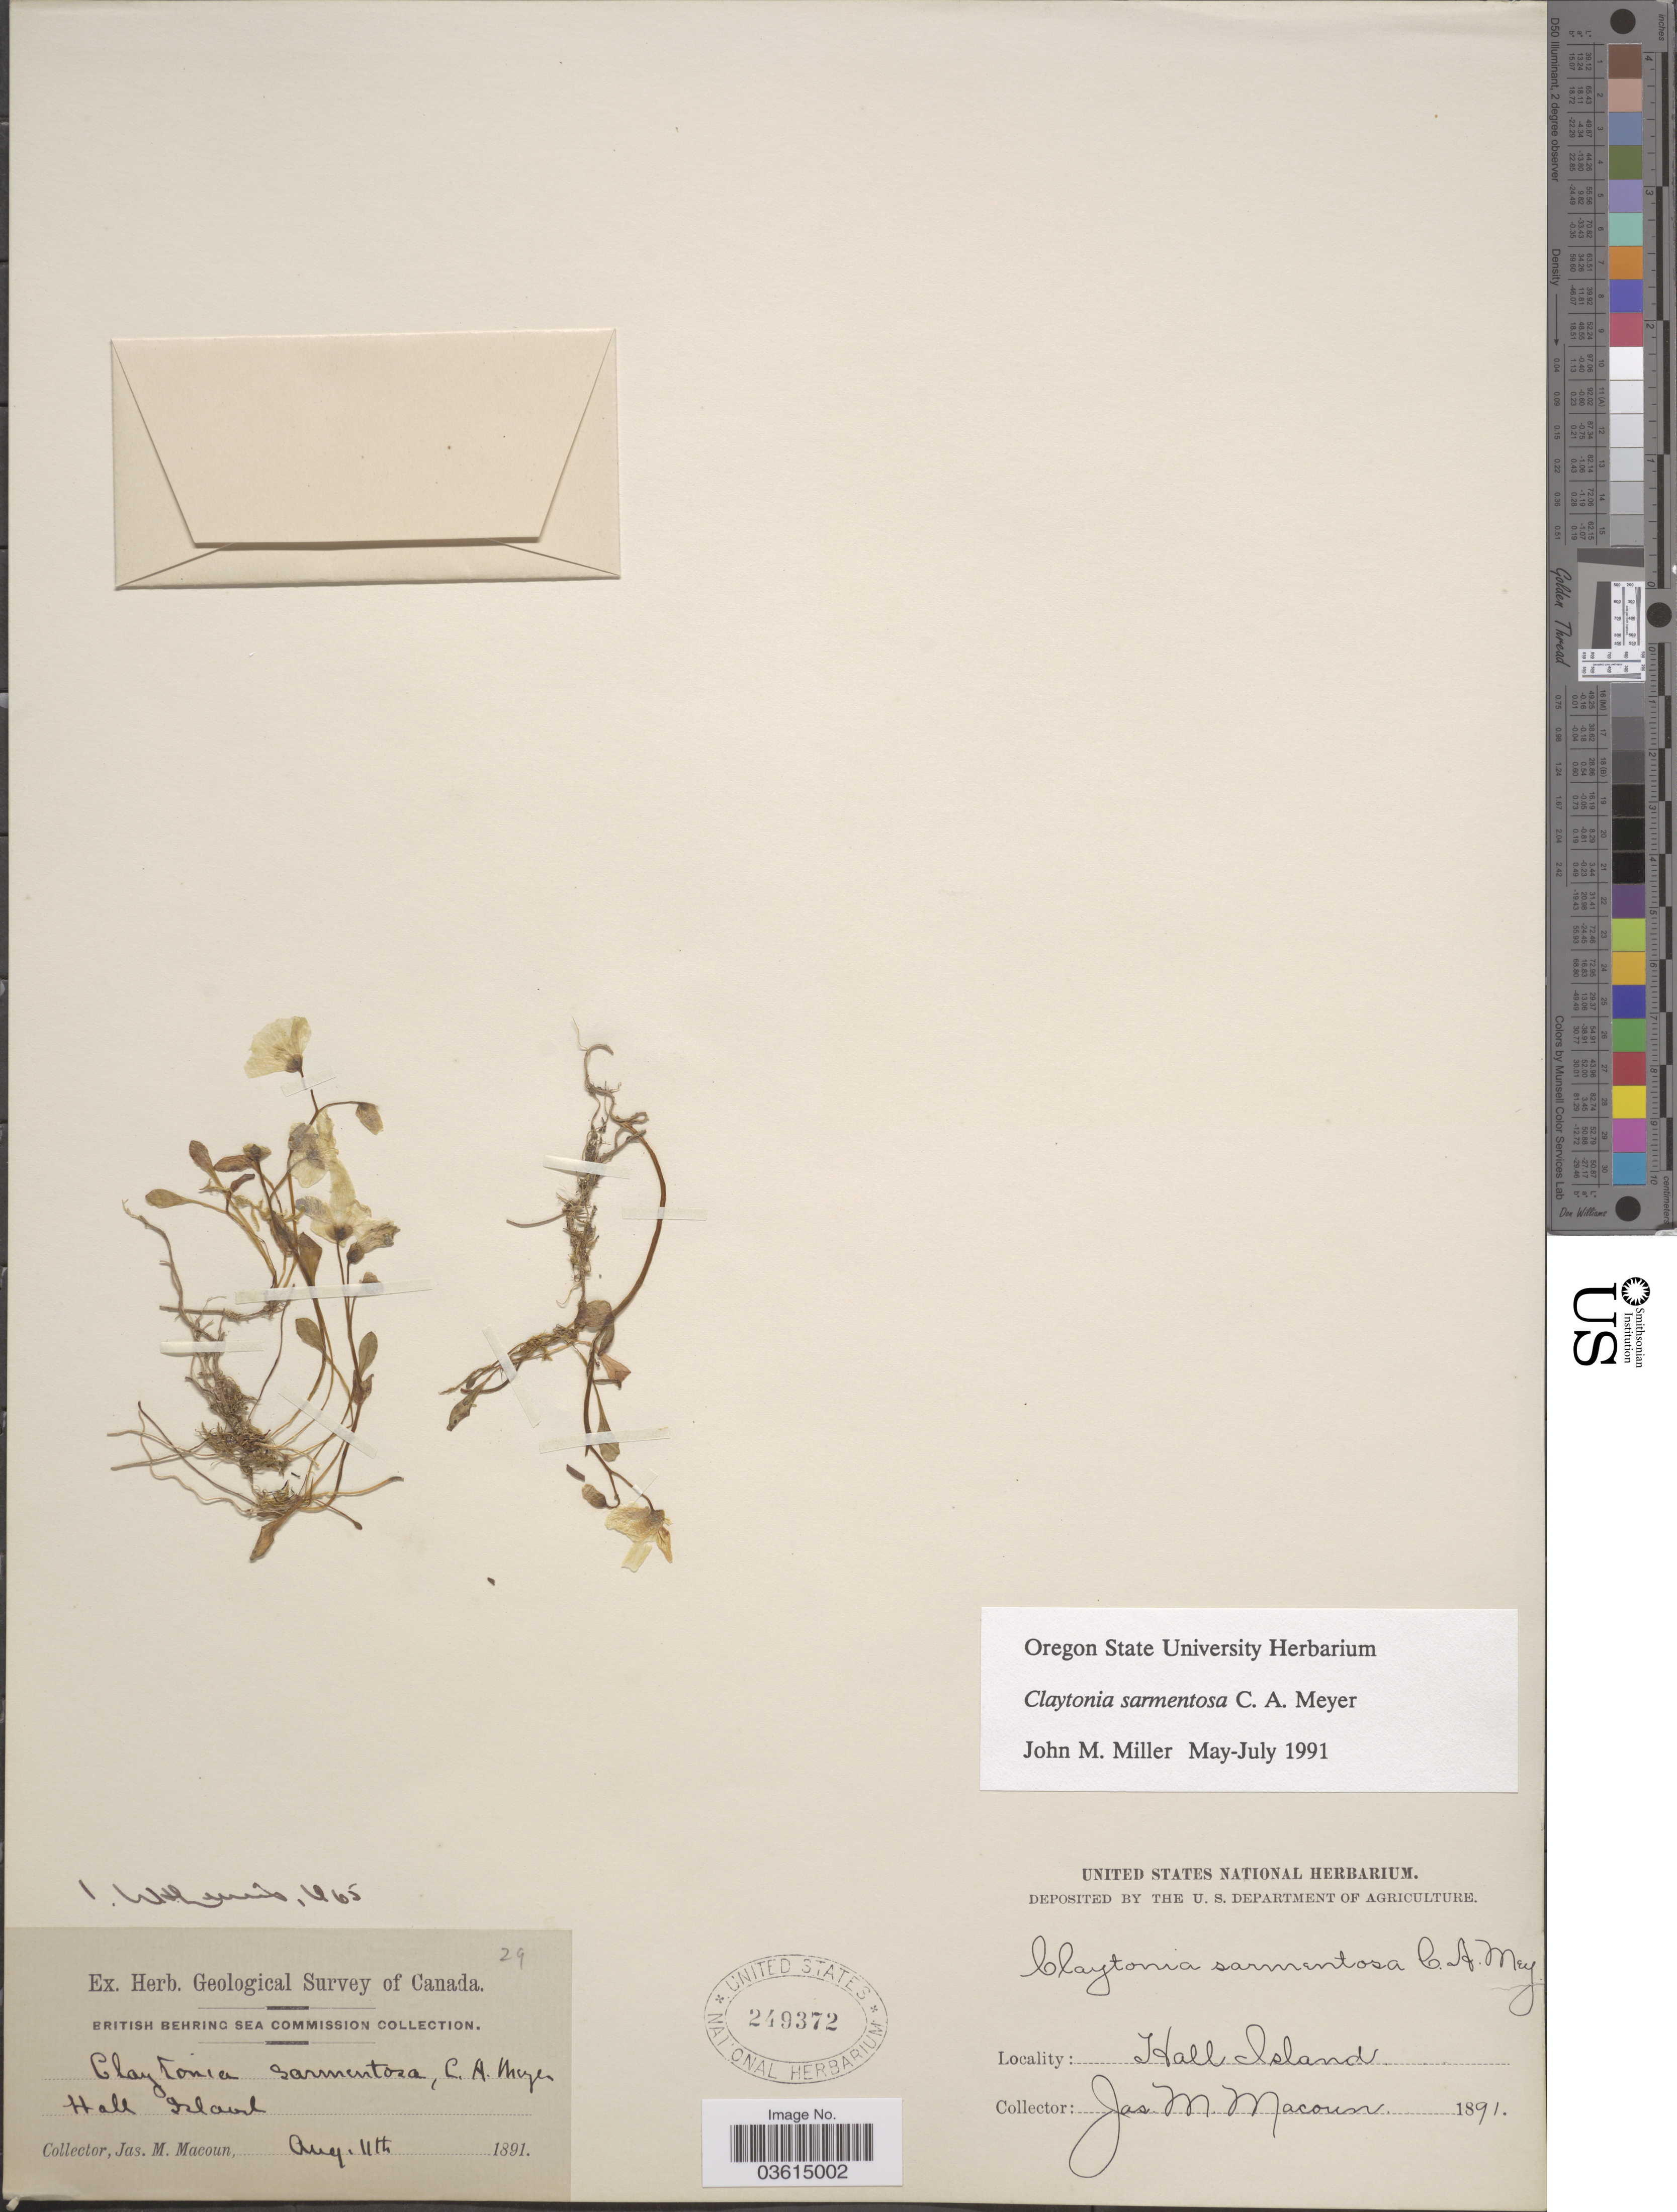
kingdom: Plantae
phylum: Tracheophyta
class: Magnoliopsida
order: Caryophyllales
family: Montiaceae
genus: Claytonia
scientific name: Claytonia sarmentosa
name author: C.A. Mey.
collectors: J. M. Macoun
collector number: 29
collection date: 1891-08-11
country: United States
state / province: Alaska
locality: British Behring Sea. Hall Island.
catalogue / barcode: US 249372